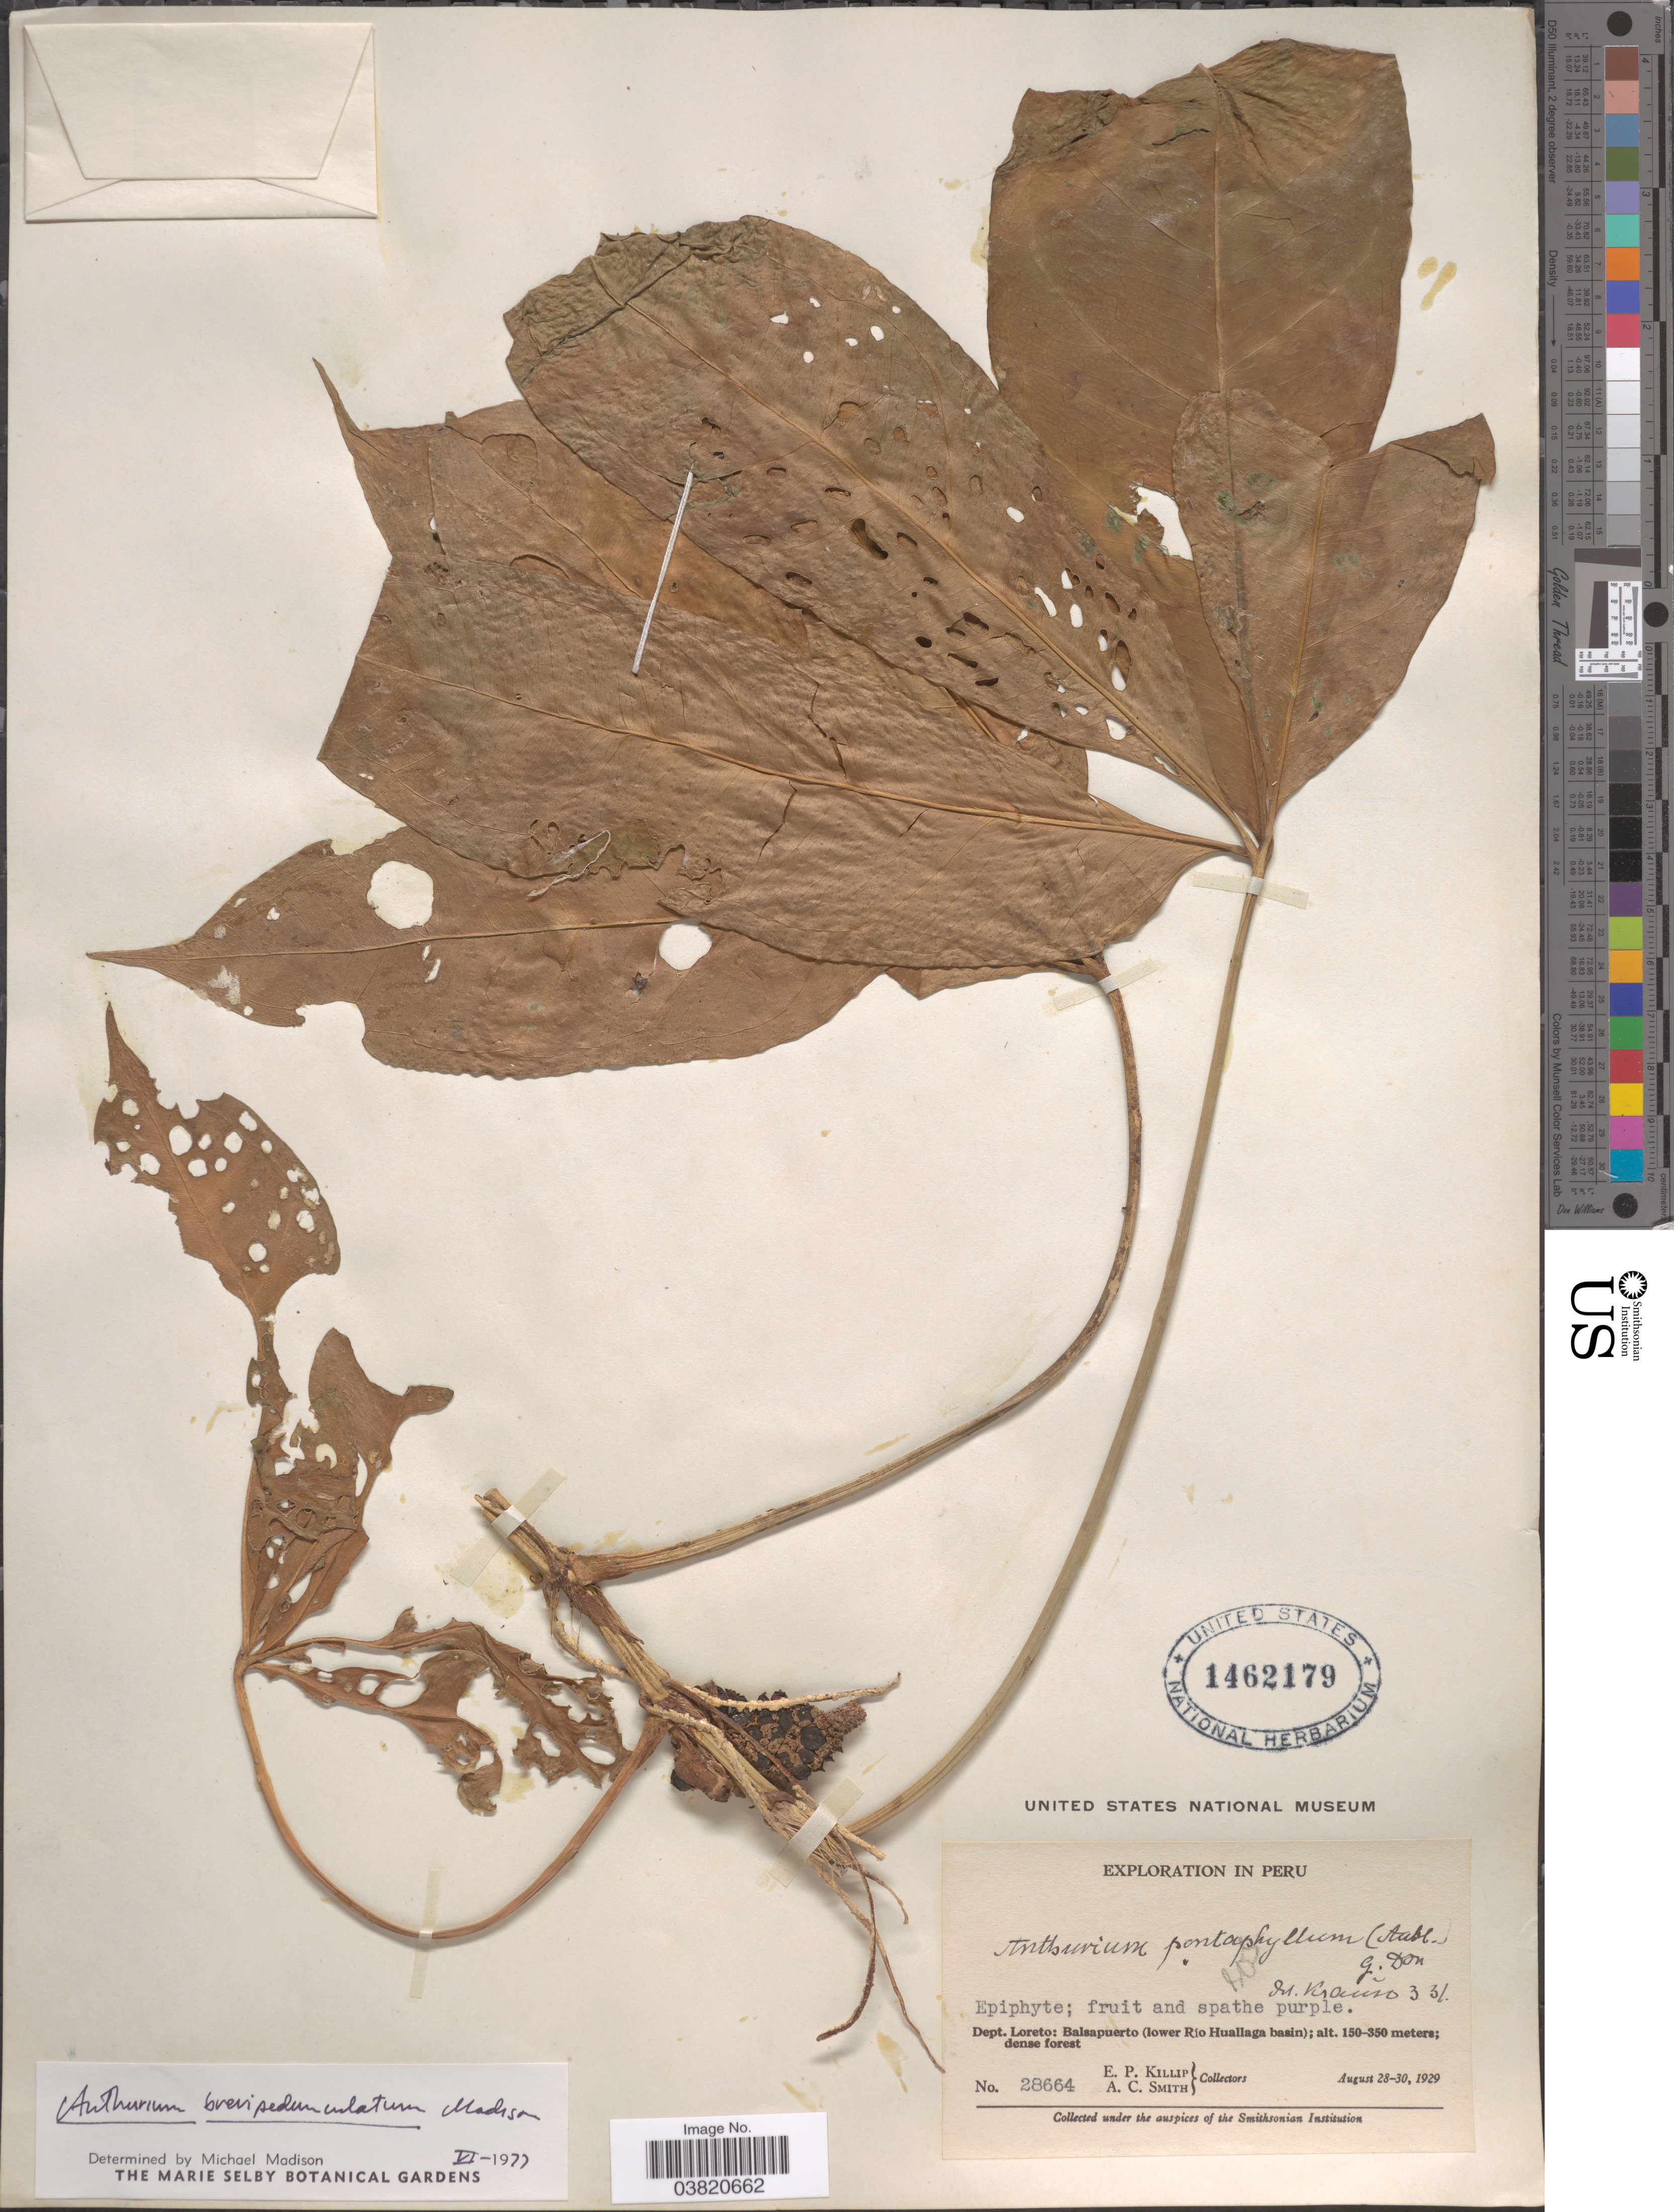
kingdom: Plantae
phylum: Tracheophyta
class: Liliopsida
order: Alismatales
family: Araceae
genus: Anthurium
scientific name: Anthurium brevipedunculatum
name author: Madison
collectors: E. P. Killip & A. C. Smith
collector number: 28664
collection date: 1929-08-28/1929-08-30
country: Peru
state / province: Loreto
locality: Dept. Loreto: Balsapuerto (lower Río Huallaga basin).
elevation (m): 150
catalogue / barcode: US 1462179